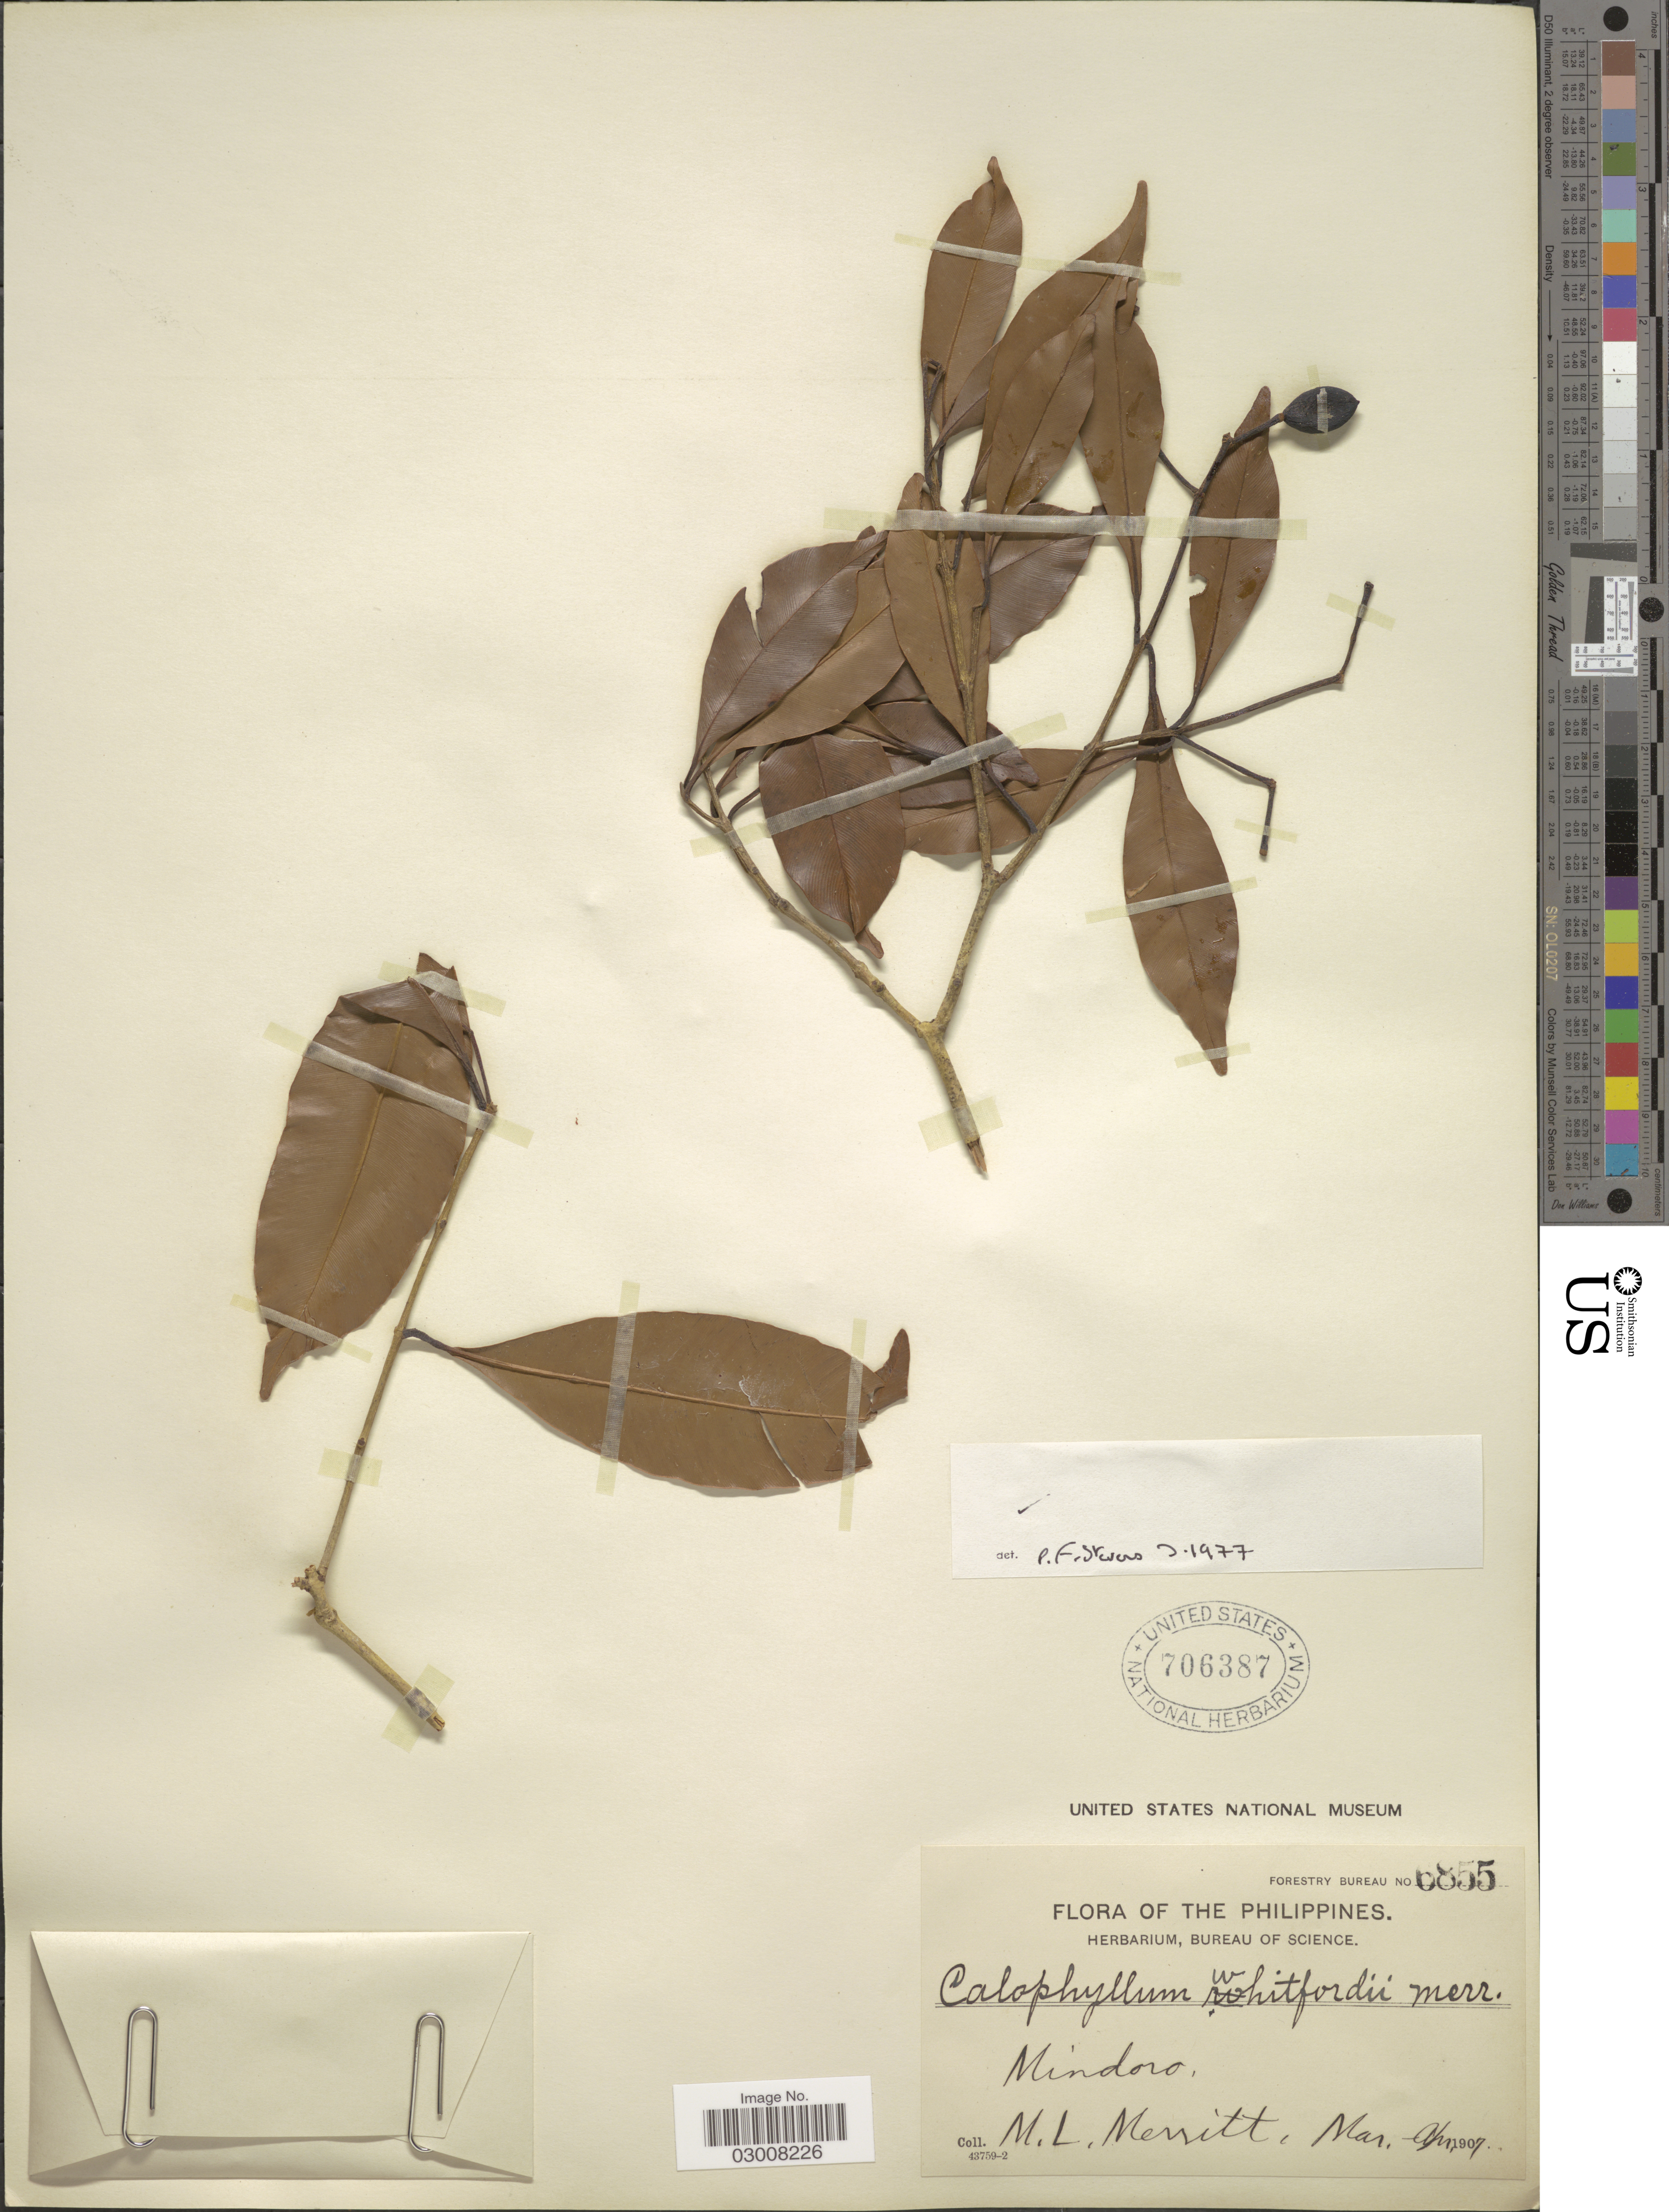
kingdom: Plantae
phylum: Tracheophyta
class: Magnoliopsida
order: Malpighiales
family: Calophyllaceae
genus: Calophyllum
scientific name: Calophyllum whitfordii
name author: Merr.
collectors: M. L. Merritt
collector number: Forestry Bureau 6855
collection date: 1907-03/1907-04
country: Philippines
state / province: Mimaropa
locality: Mindoro.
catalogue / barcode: US 706387